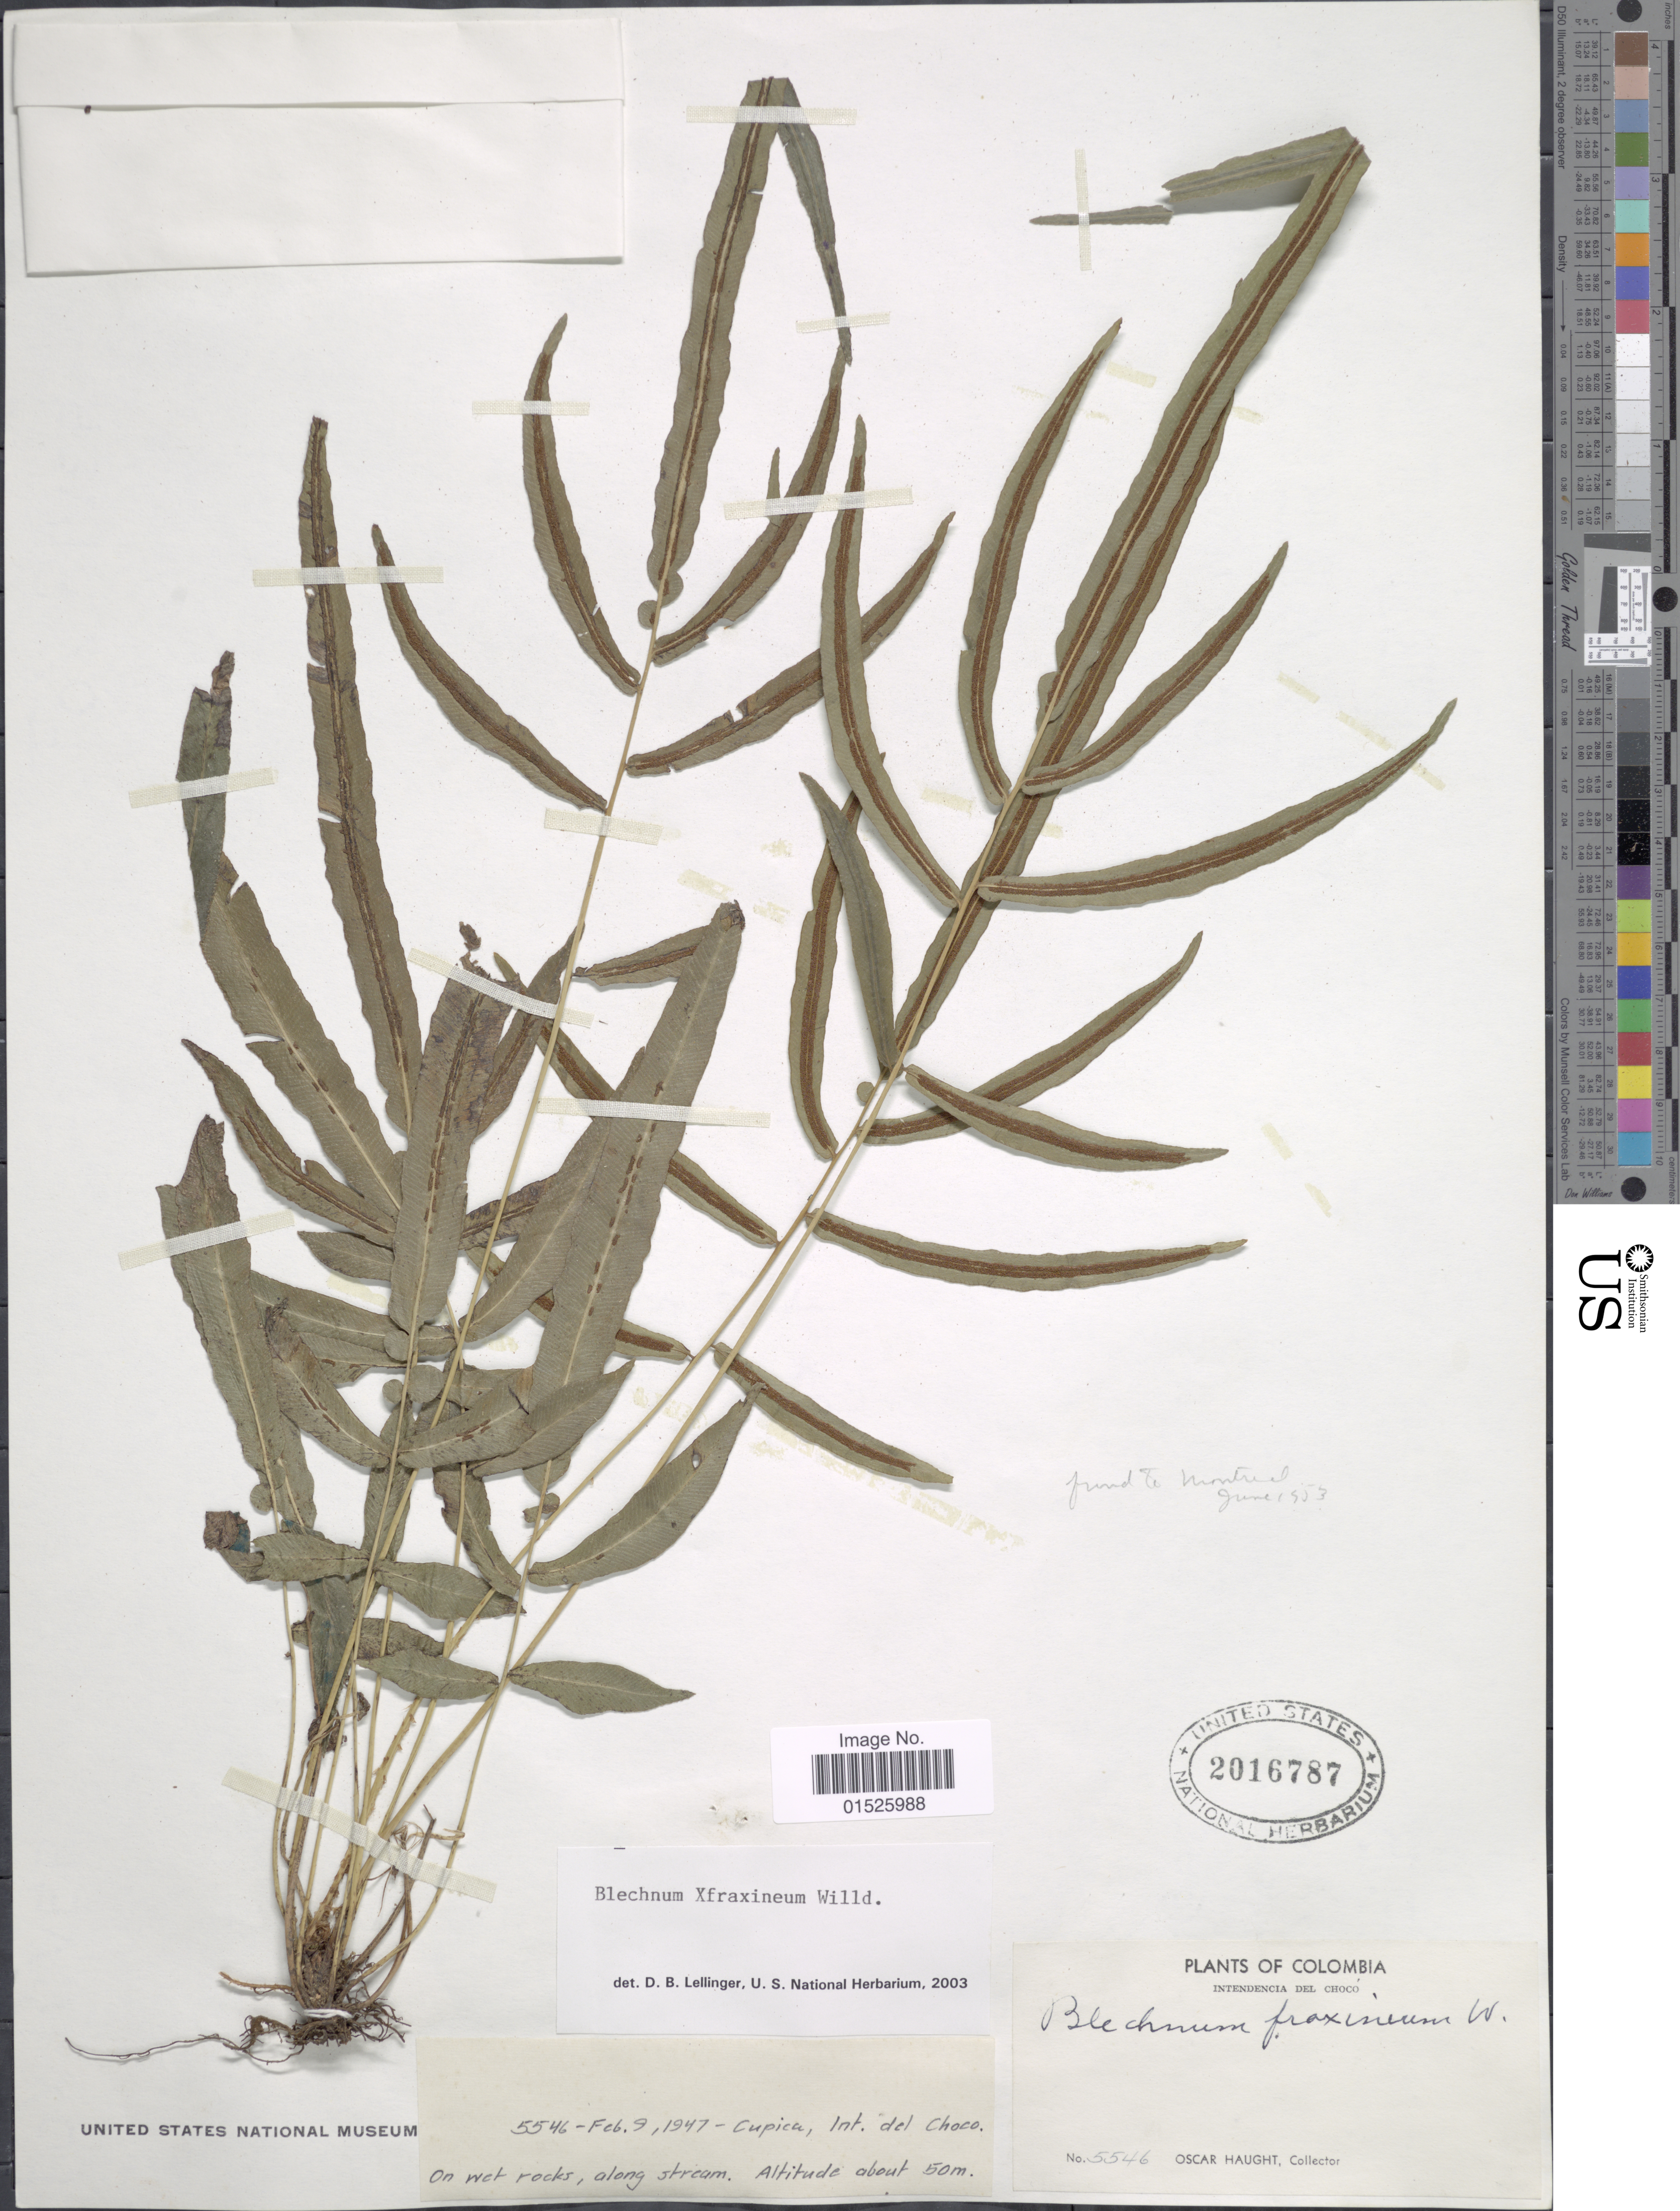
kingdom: Plantae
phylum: Tracheophyta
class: Polypodiopsida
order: Polypodiales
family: Blechnaceae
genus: Blechnum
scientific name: Blechnum x fraxineum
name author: Willd.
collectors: O. L. Haught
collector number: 5546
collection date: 1947-02-09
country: Colombia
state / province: Chocó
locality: Colombia, Cupica, Intendencia del Choco.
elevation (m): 50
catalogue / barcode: US 2016787